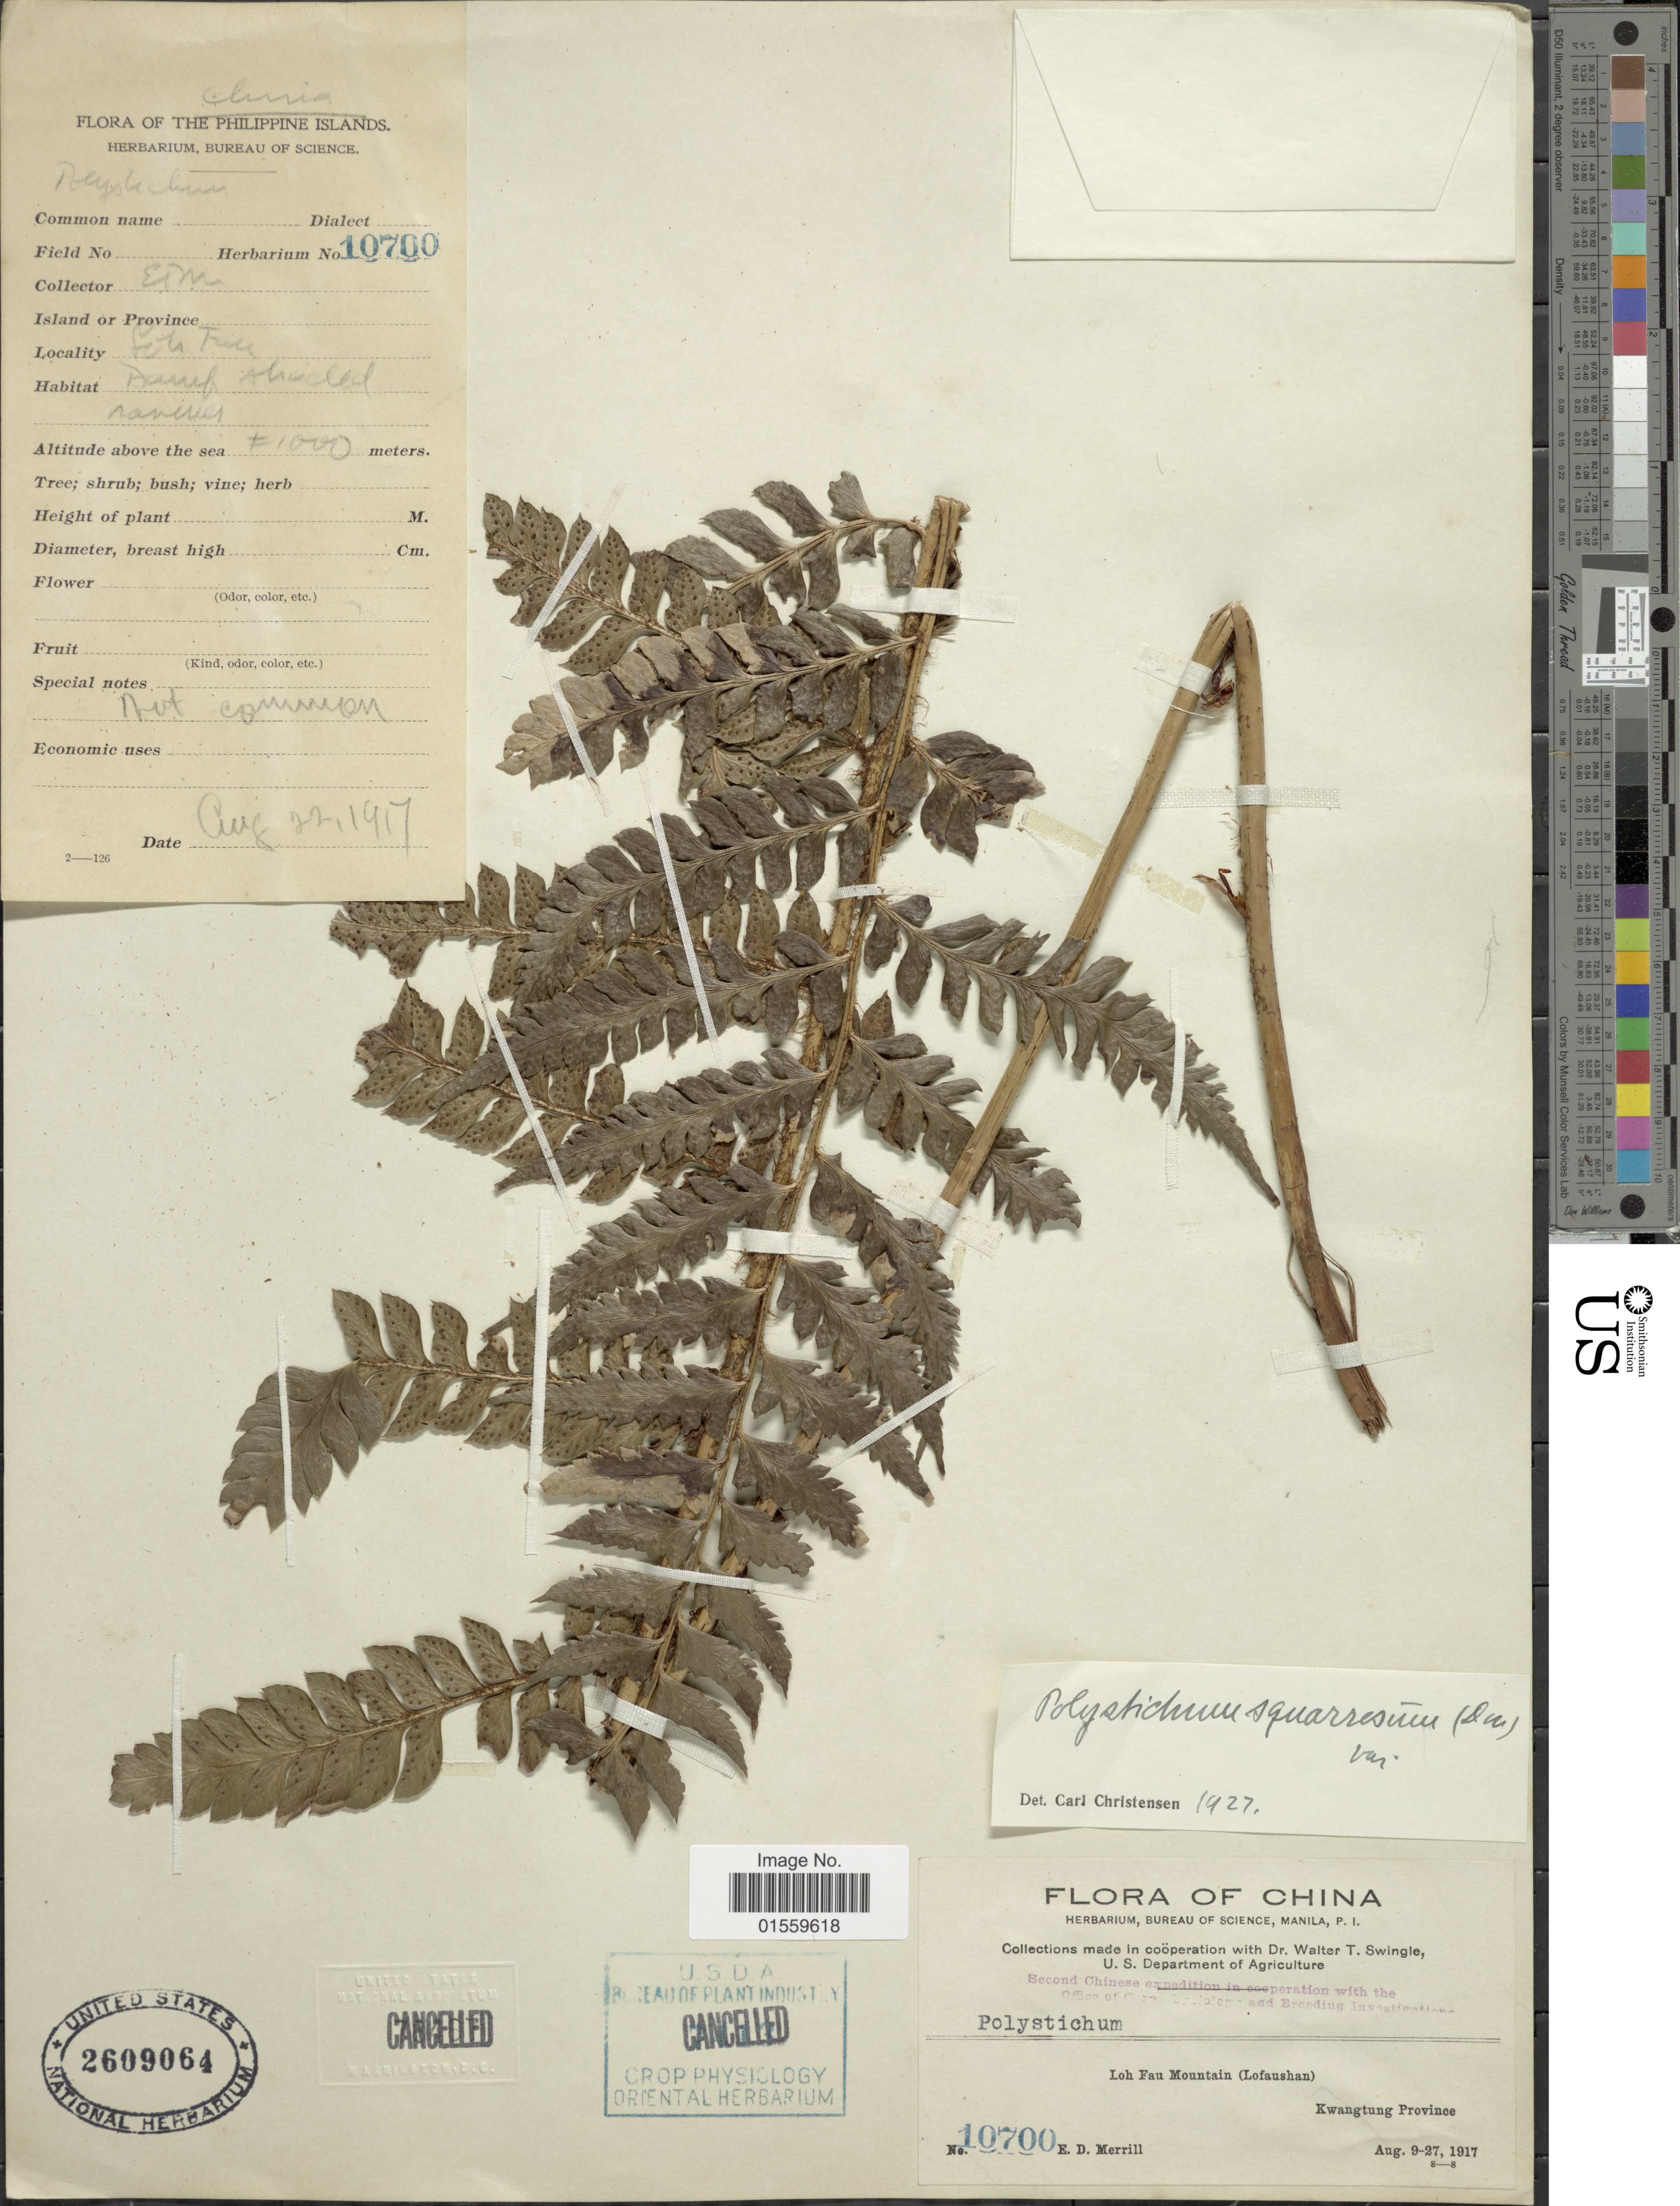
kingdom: Plantae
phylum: Tracheophyta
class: Polypodiopsida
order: Polypodiales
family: Dryopteridaceae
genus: Polystichum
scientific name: Polystichum squarrosum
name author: (D. Don) Fée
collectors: E. Merrill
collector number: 10700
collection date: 1917-08-22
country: China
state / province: Guangdong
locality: Loh Fau Mountain ( Lofaushan), Kwangtung Province.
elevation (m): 1000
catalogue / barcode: US 2609064